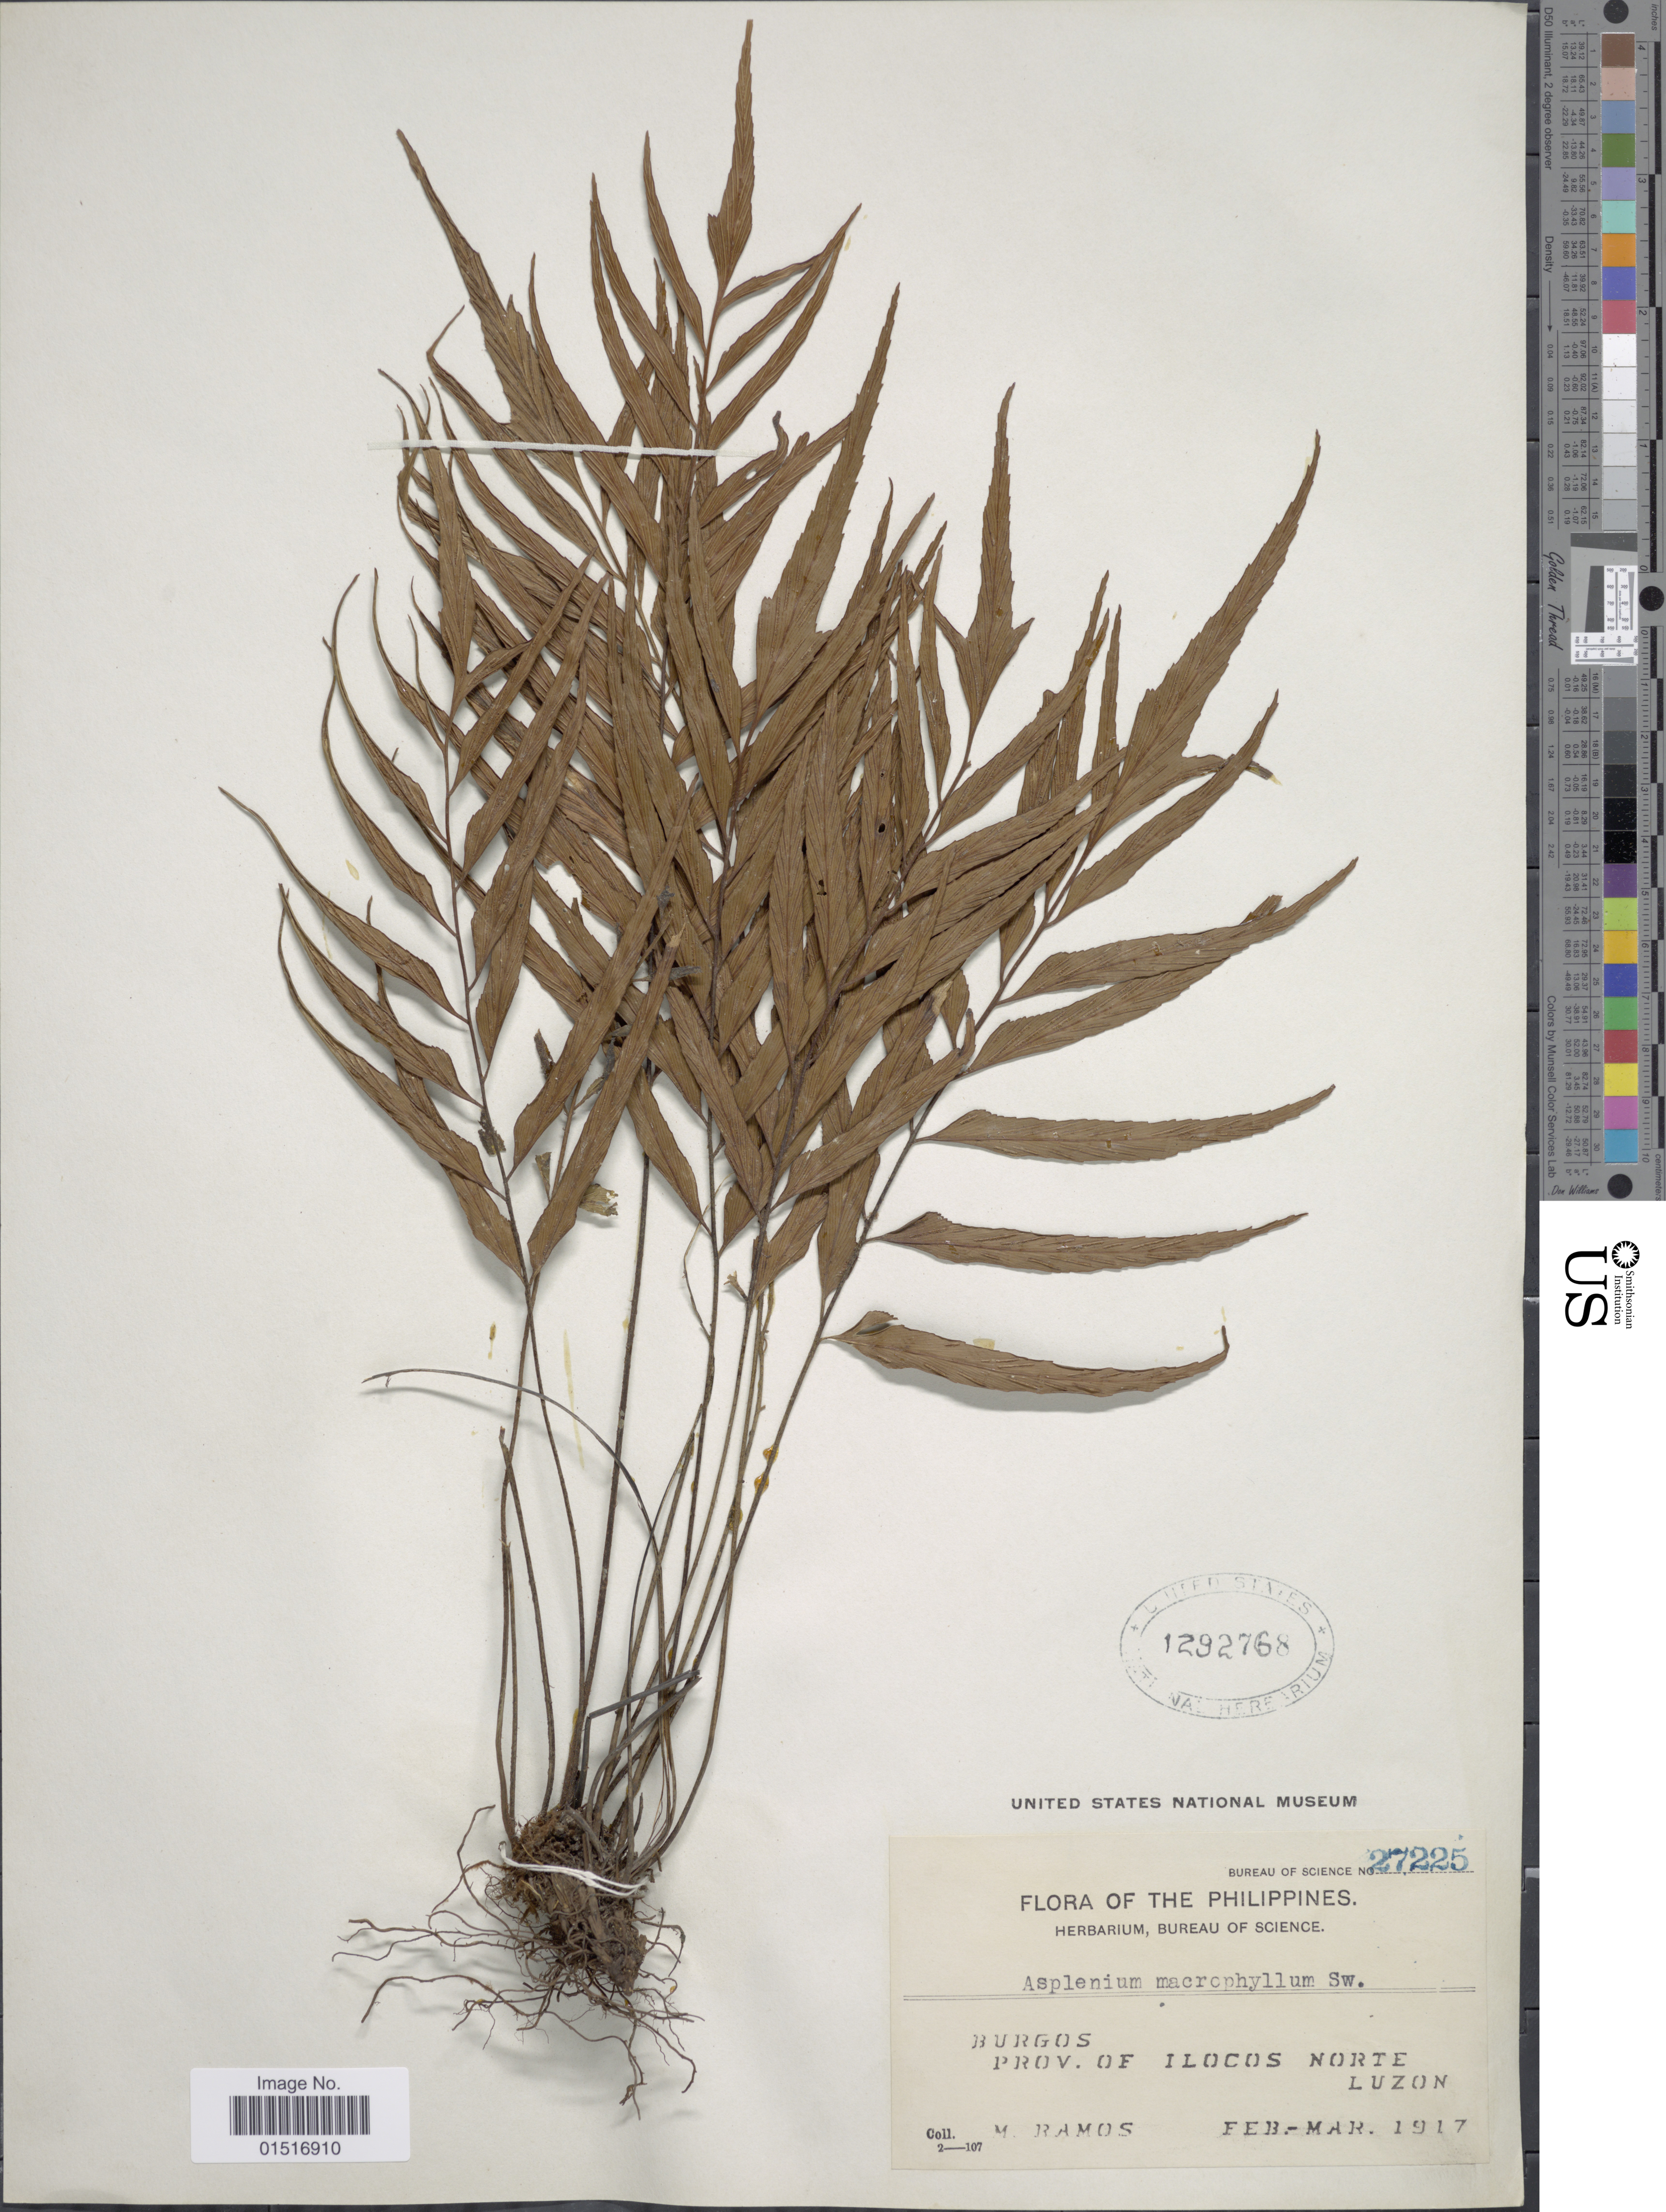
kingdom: Plantae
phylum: Tracheophyta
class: Polypodiopsida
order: Polypodiales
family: Aspleniaceae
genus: Asplenium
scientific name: Asplenium polyodon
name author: G. Forst.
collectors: M. Ramos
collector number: Bureau of Science 27255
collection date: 1917-02/1917-03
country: Philippines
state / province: Ilocos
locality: Burgos. Prov. of Ilocos Norte Luzon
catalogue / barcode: US 1292768